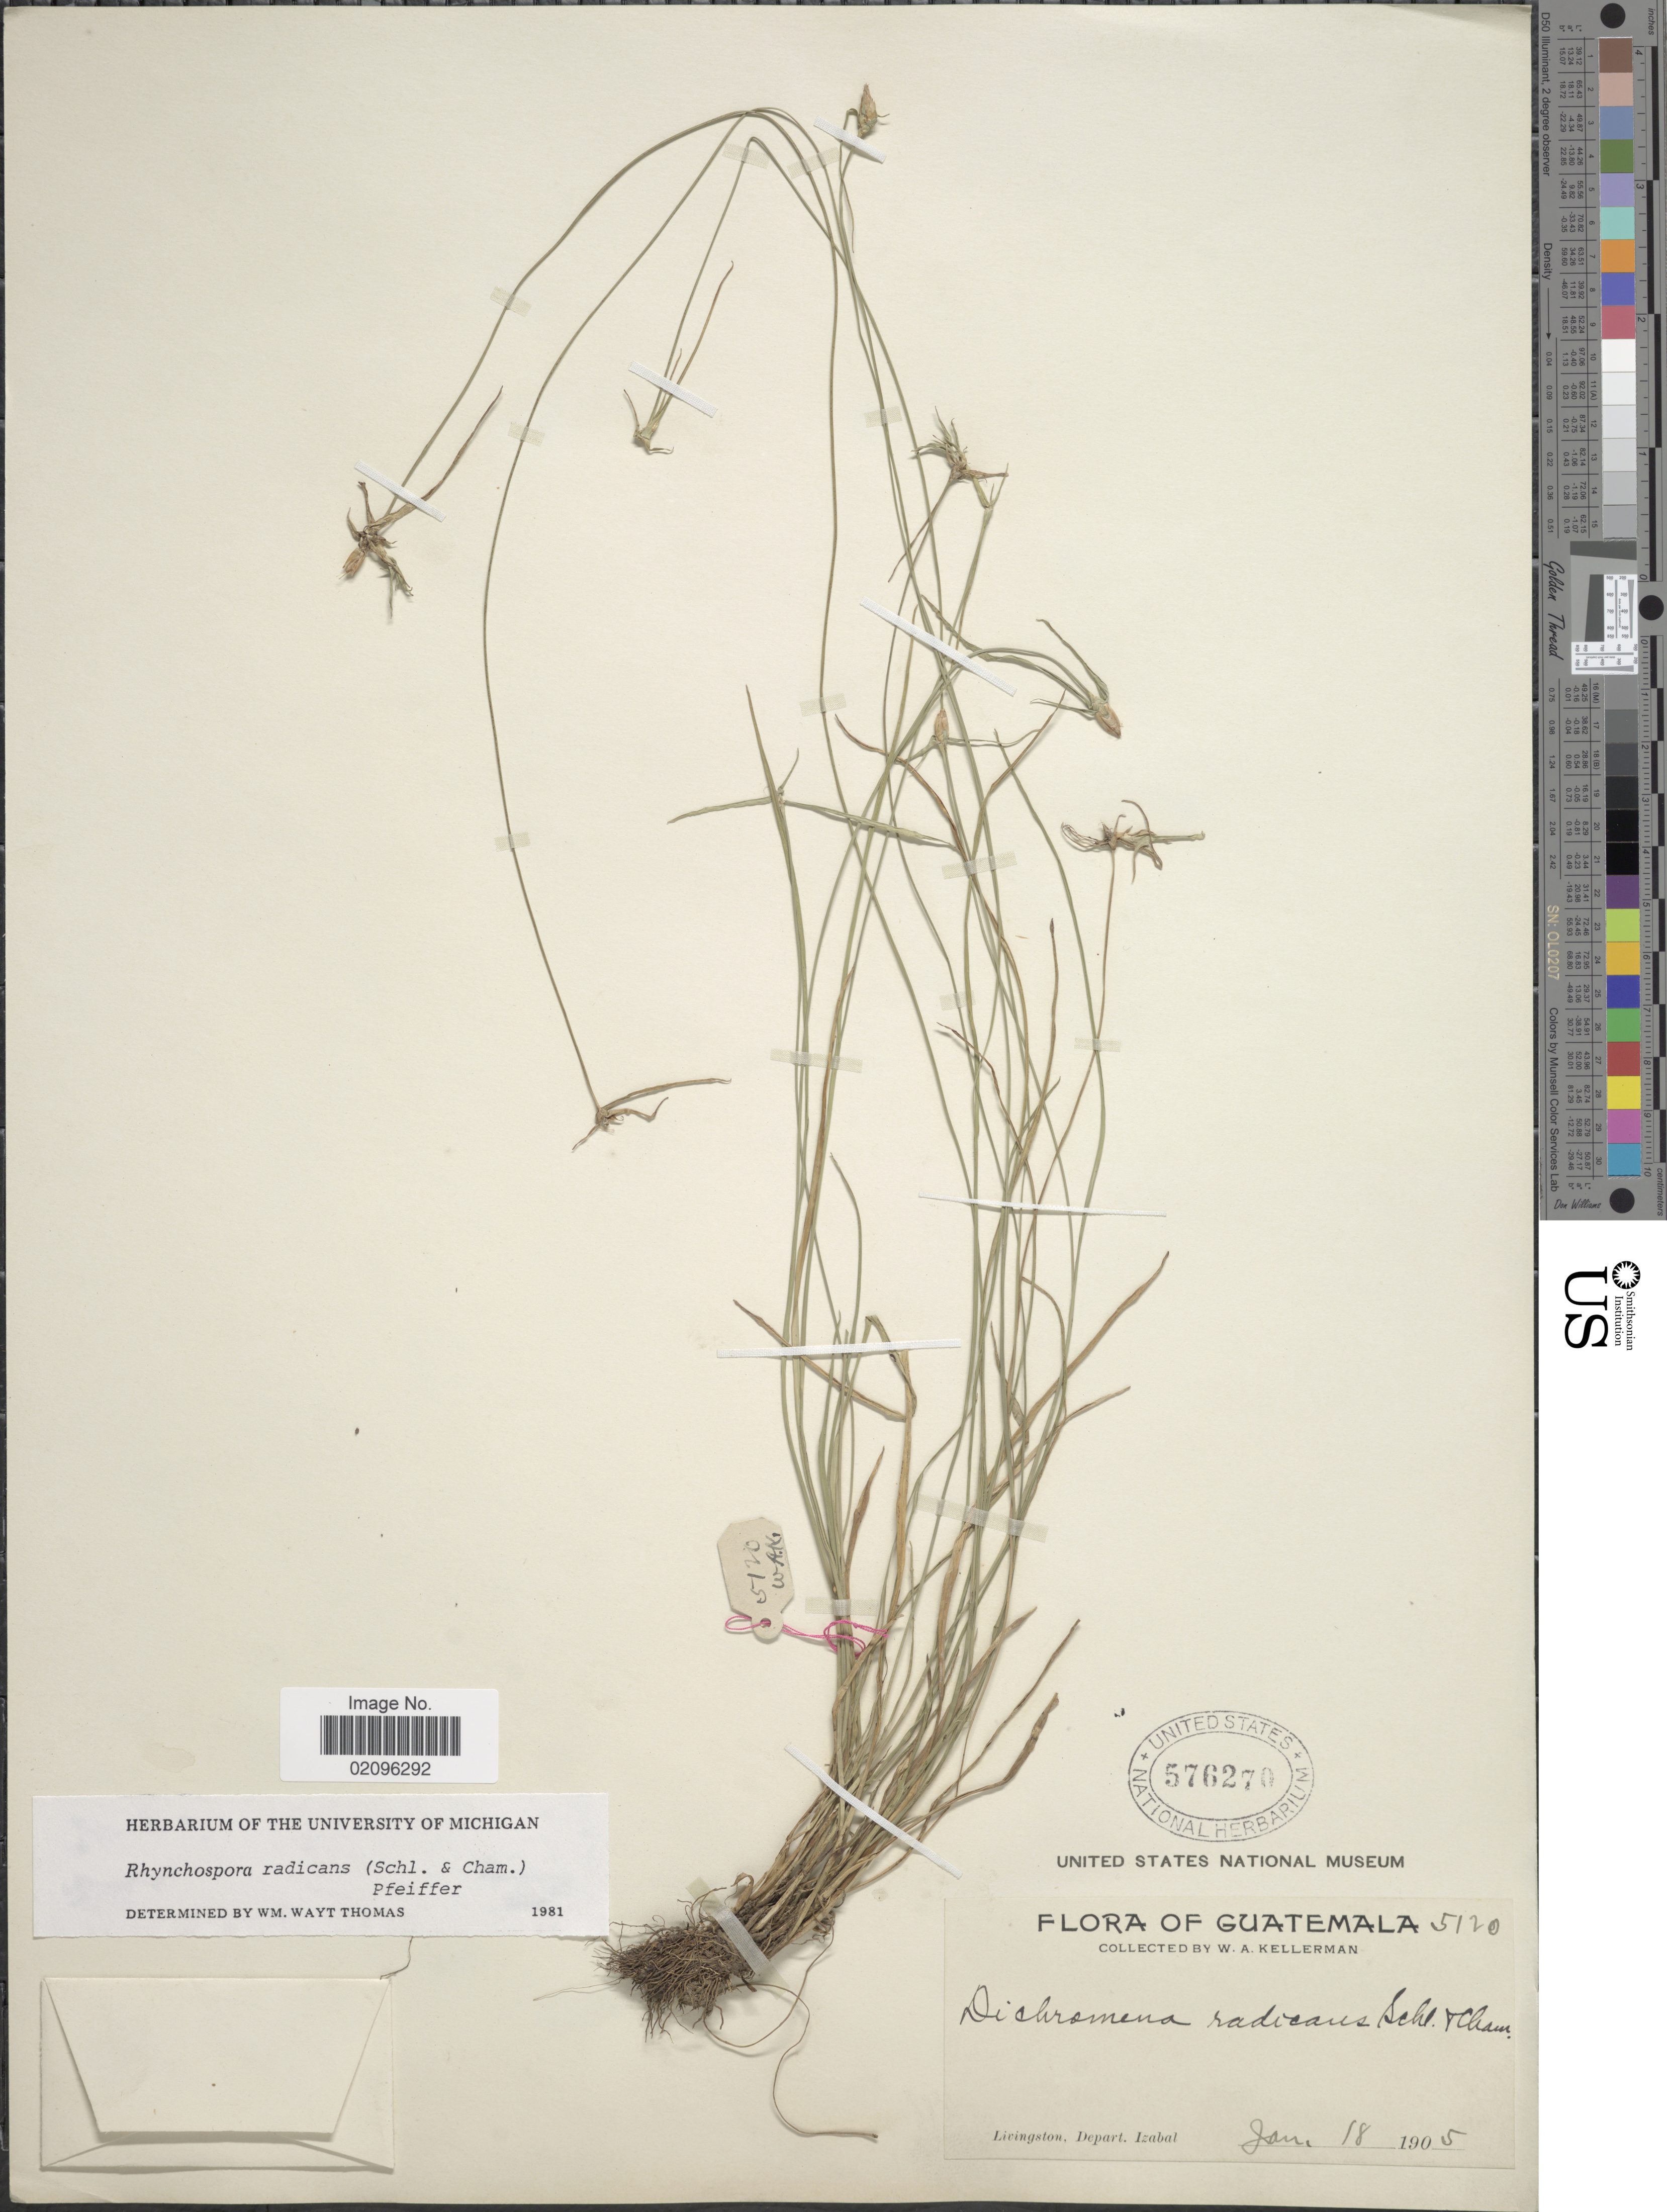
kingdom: Plantae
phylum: Tracheophyta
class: Liliopsida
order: Poales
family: Cyperaceae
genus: Rhynchospora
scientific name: Rhynchospora radicans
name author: (Schltdl. & Cham.) H. Pfeiff.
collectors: W. Kellerman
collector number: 5120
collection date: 1905-01-18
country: Guatemala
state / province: Izabal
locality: Guatemala, Livingston. Depart. Izabal.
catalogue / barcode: US 576270